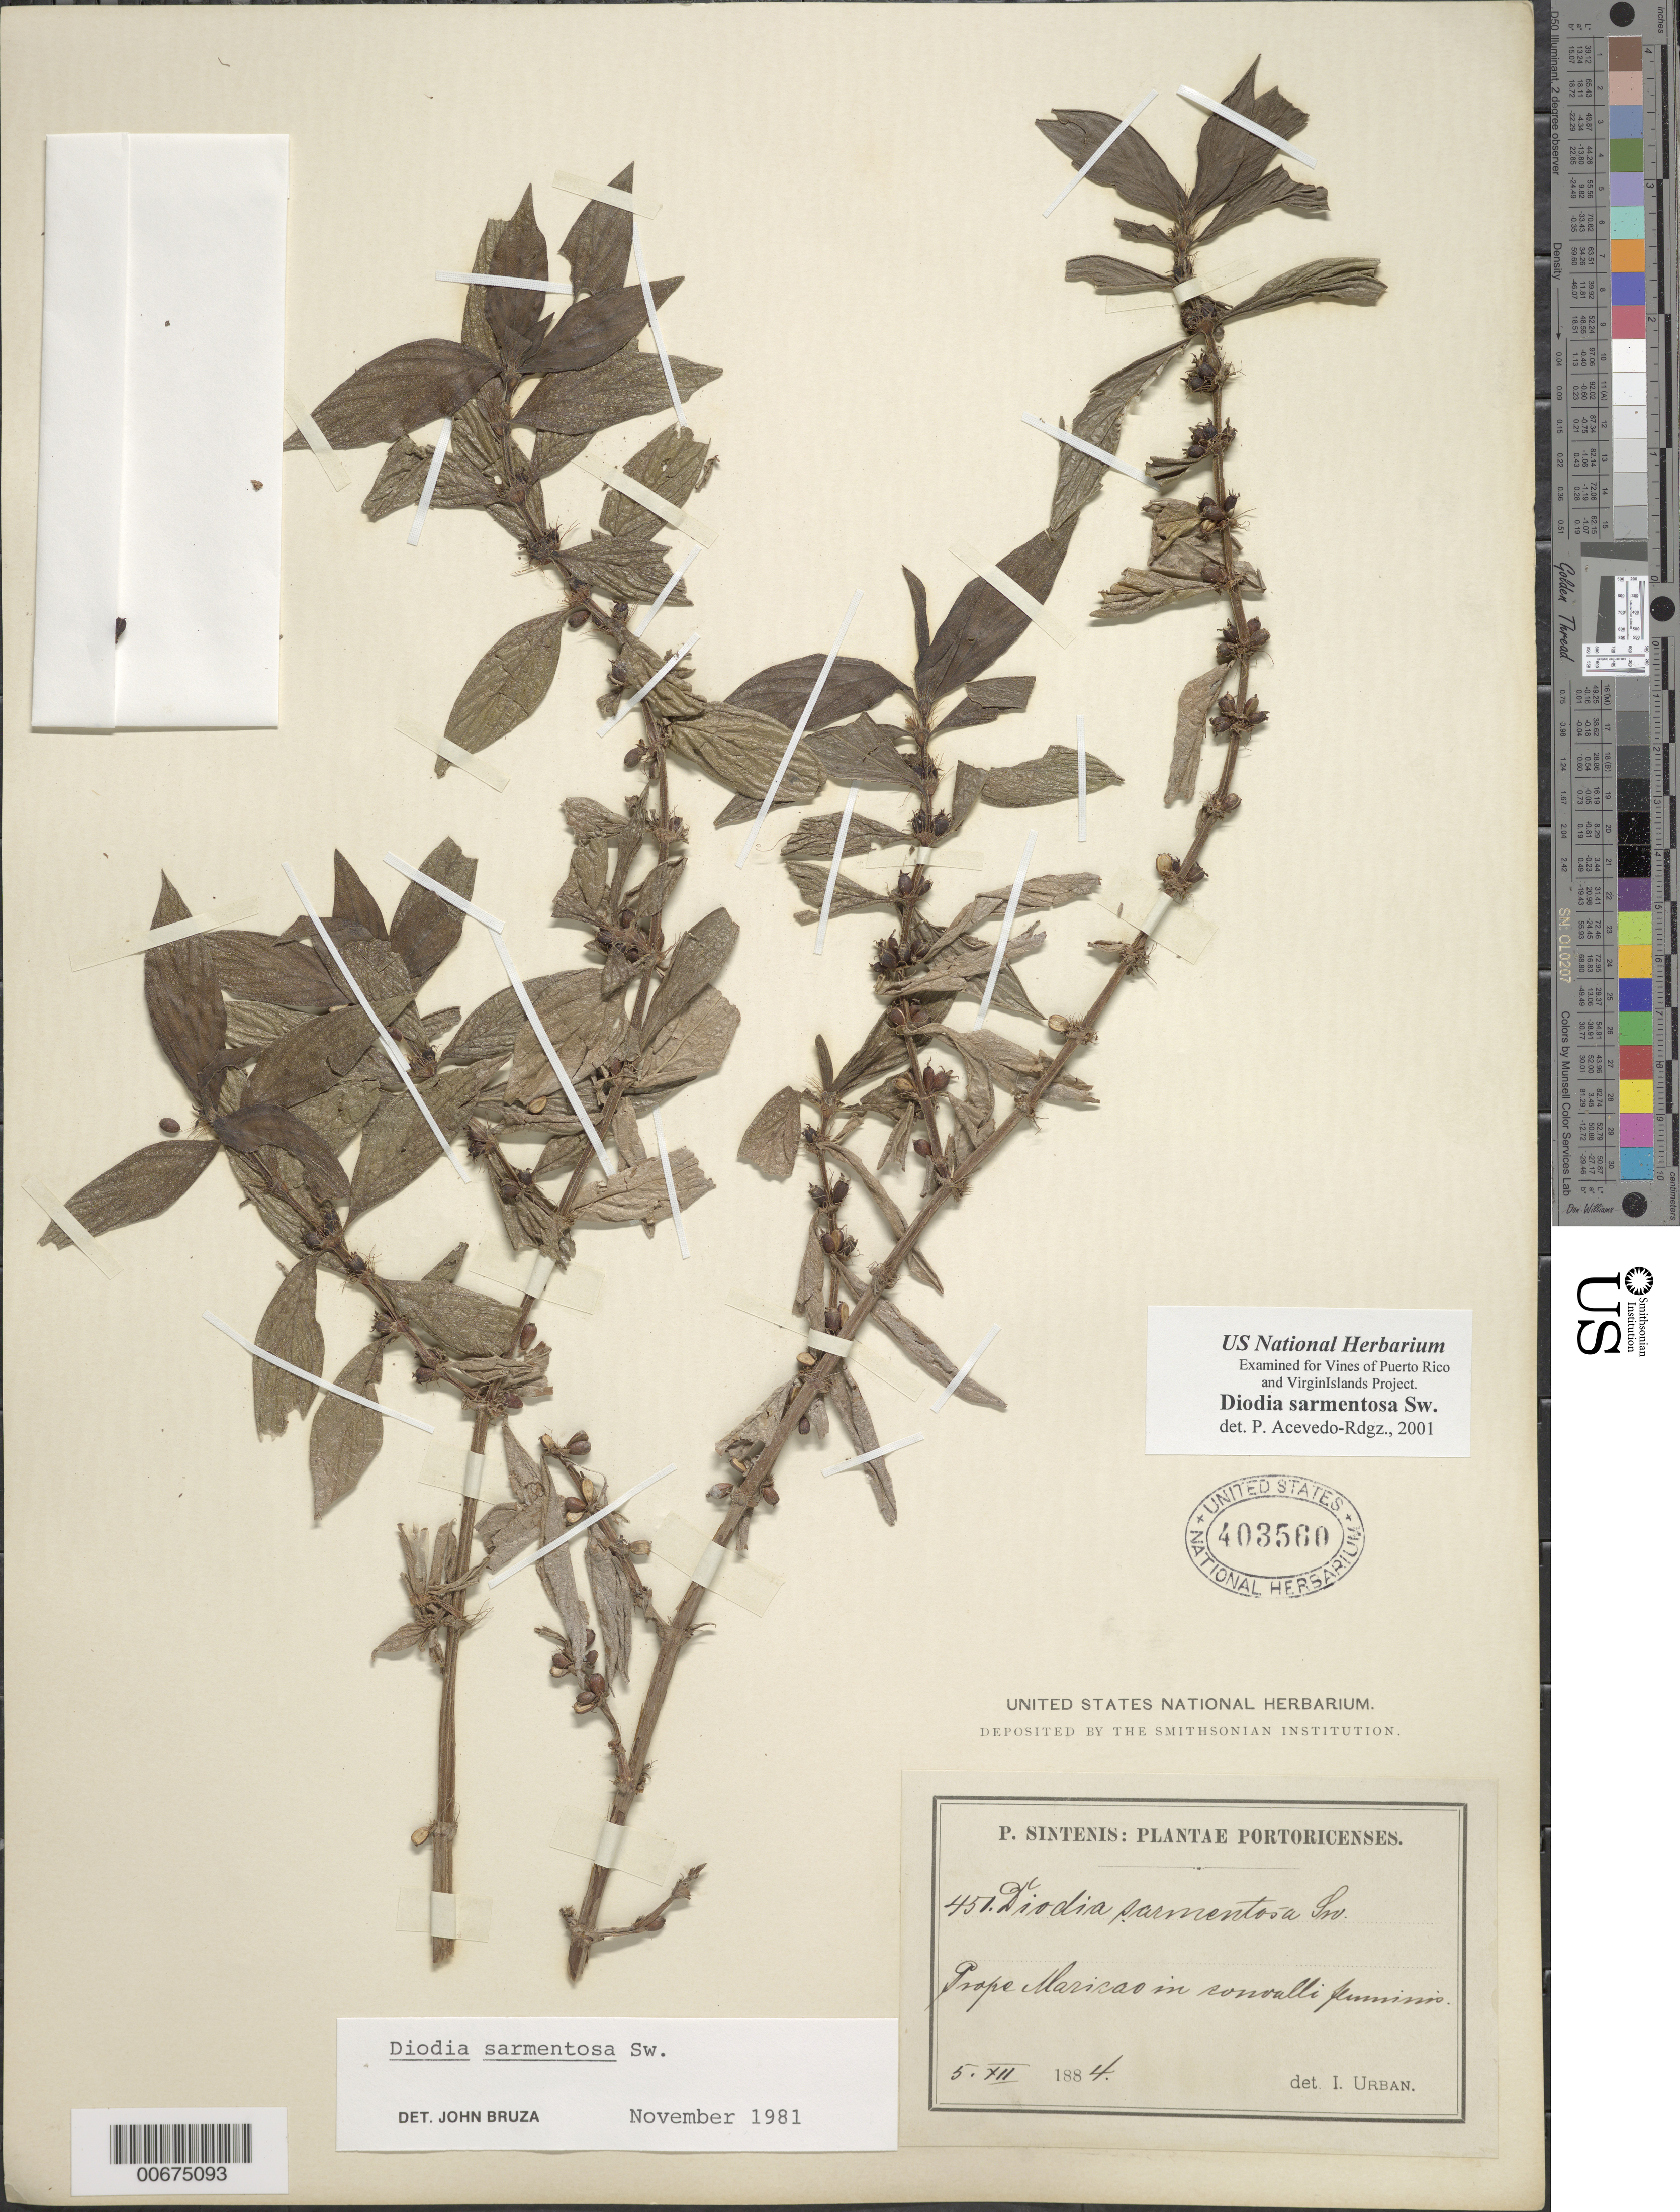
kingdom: Plantae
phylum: Tracheophyta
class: Magnoliopsida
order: Gentianales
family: Rubiaceae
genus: Diodia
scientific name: Diodia sarmentosa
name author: Sw.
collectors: P. Sintenis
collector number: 451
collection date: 1884-12-05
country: Puerto Rico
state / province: Maricao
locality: Portoricenses, Prope Maricao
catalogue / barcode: US 403560